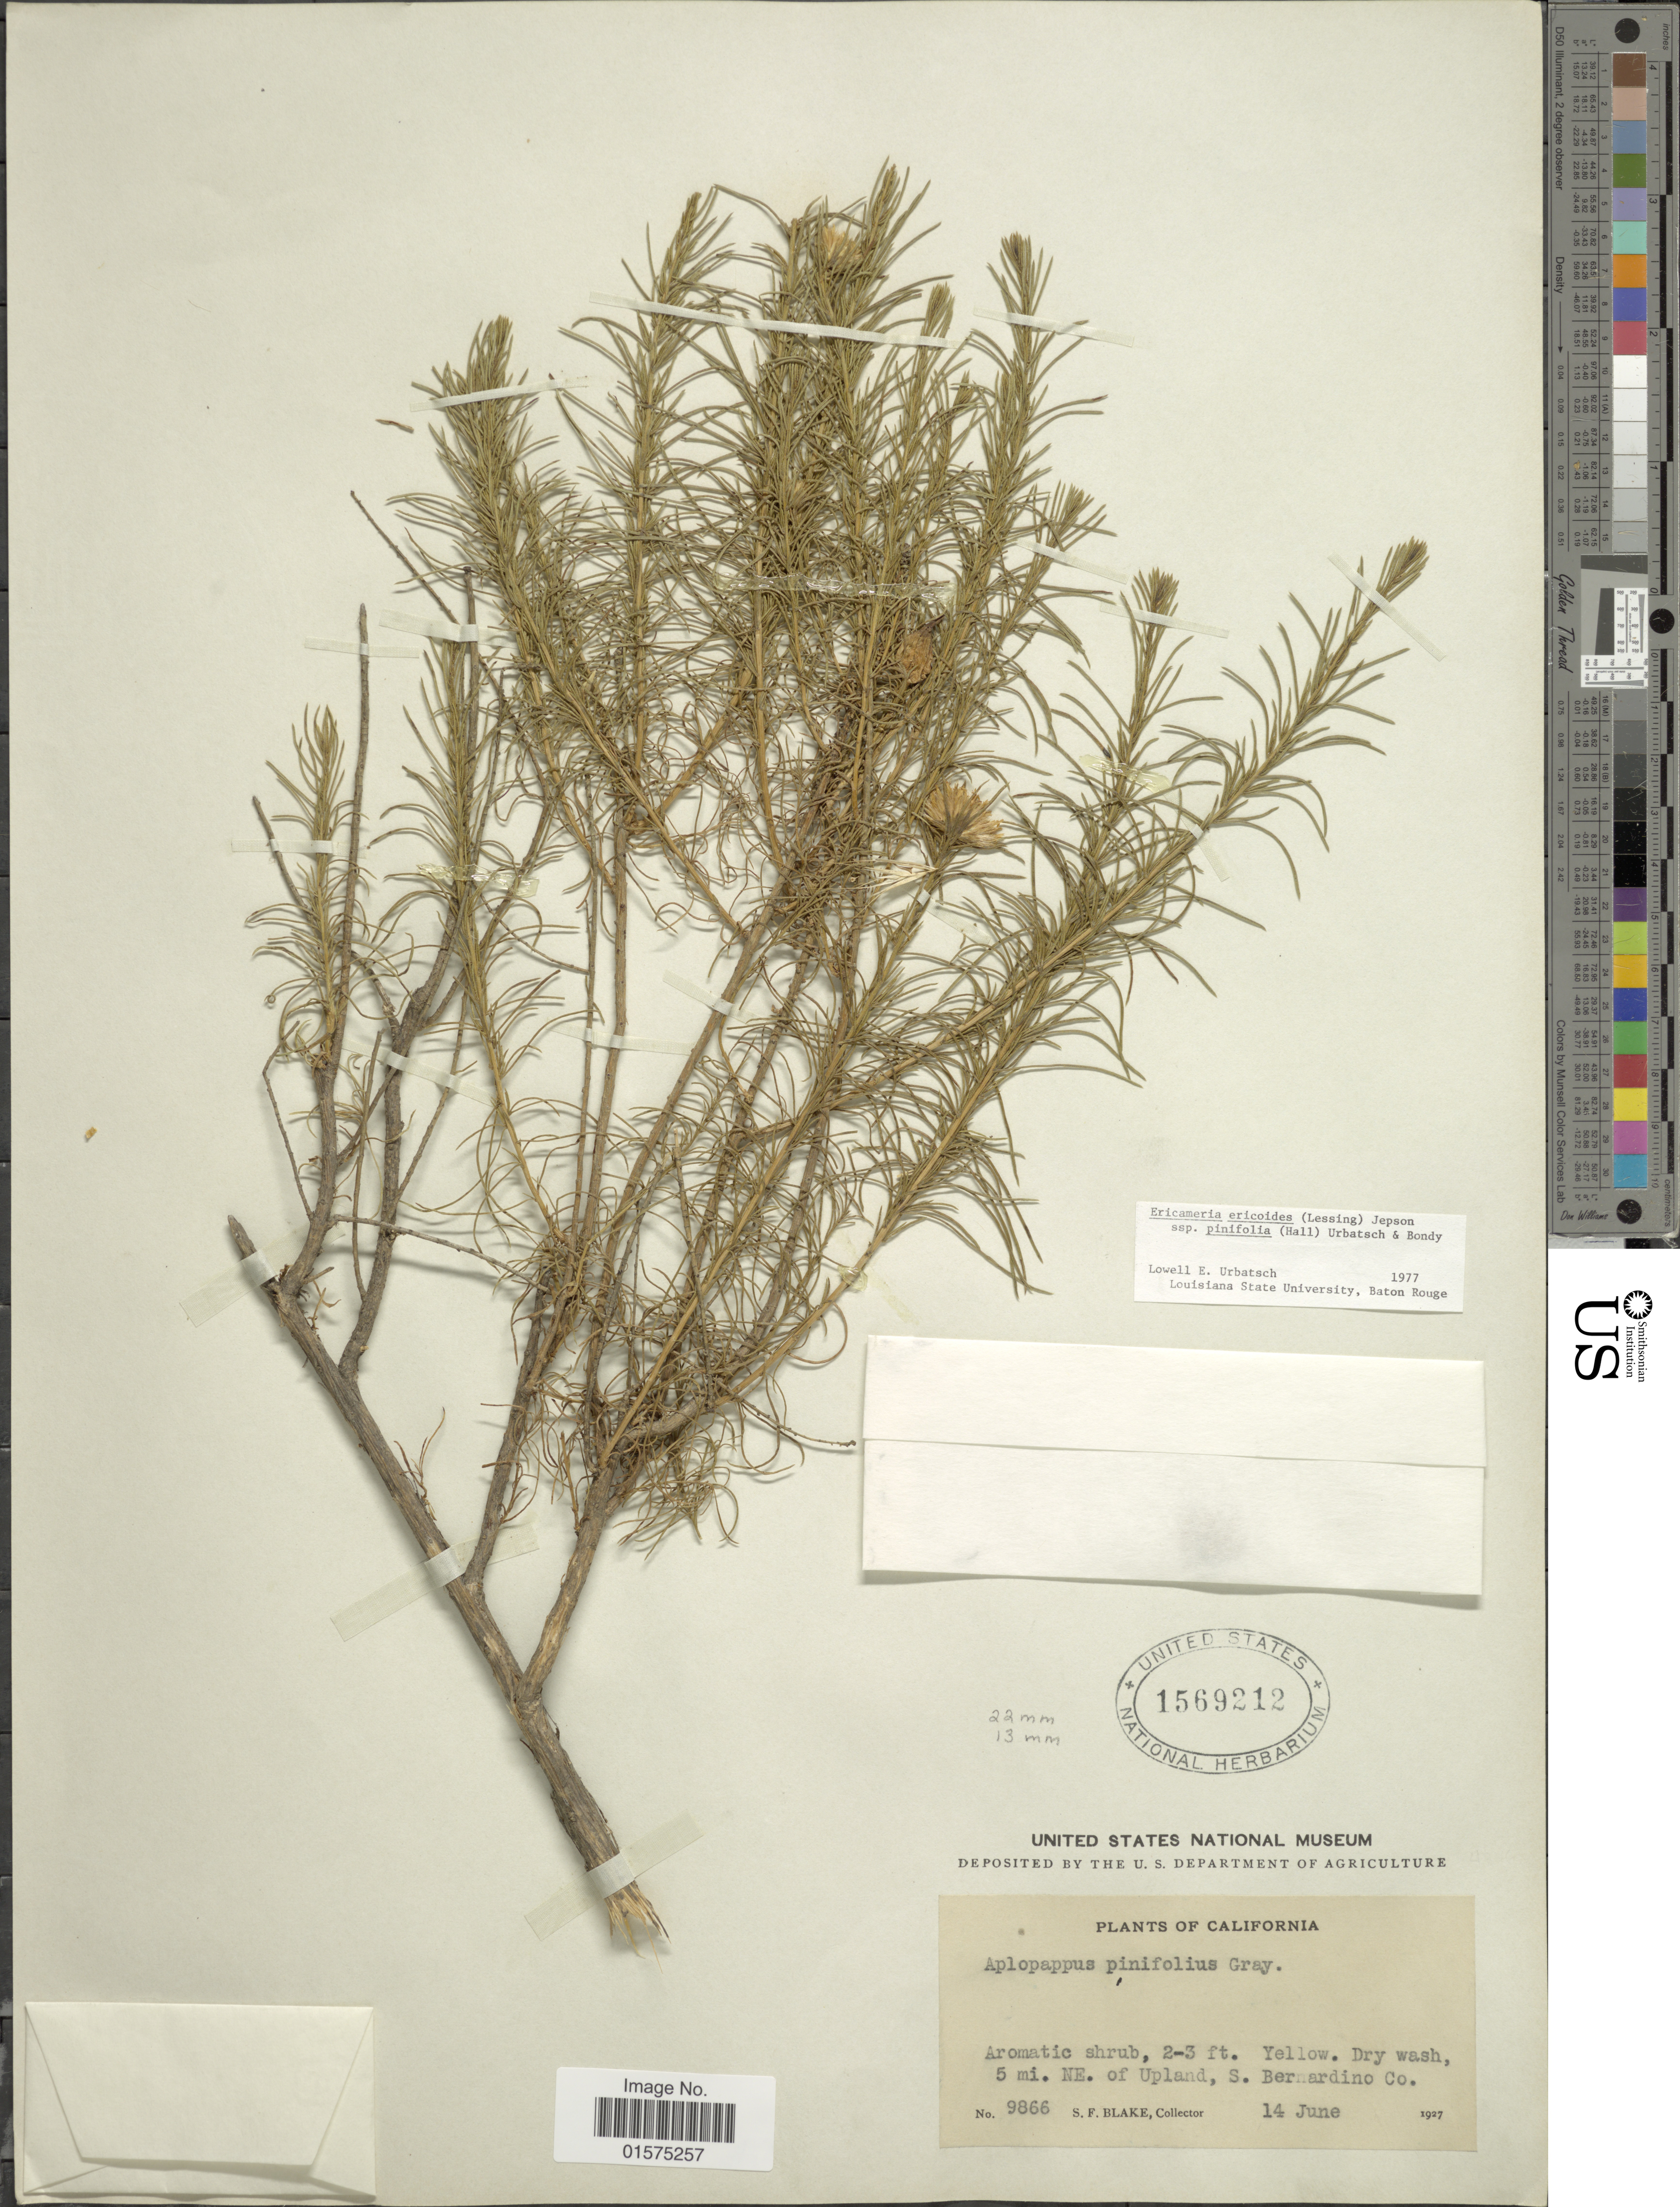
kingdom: Plantae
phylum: Tracheophyta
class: Magnoliopsida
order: Asterales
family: Asteraceae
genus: Ericameria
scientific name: Ericameria pinifolia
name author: (A. Gray) Hall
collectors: S. Blake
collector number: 9866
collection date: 1927-06-14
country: United States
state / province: California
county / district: San Bernardino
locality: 5 mi. NE. of Upland, S. Bernardino Co.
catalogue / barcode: US 1569212